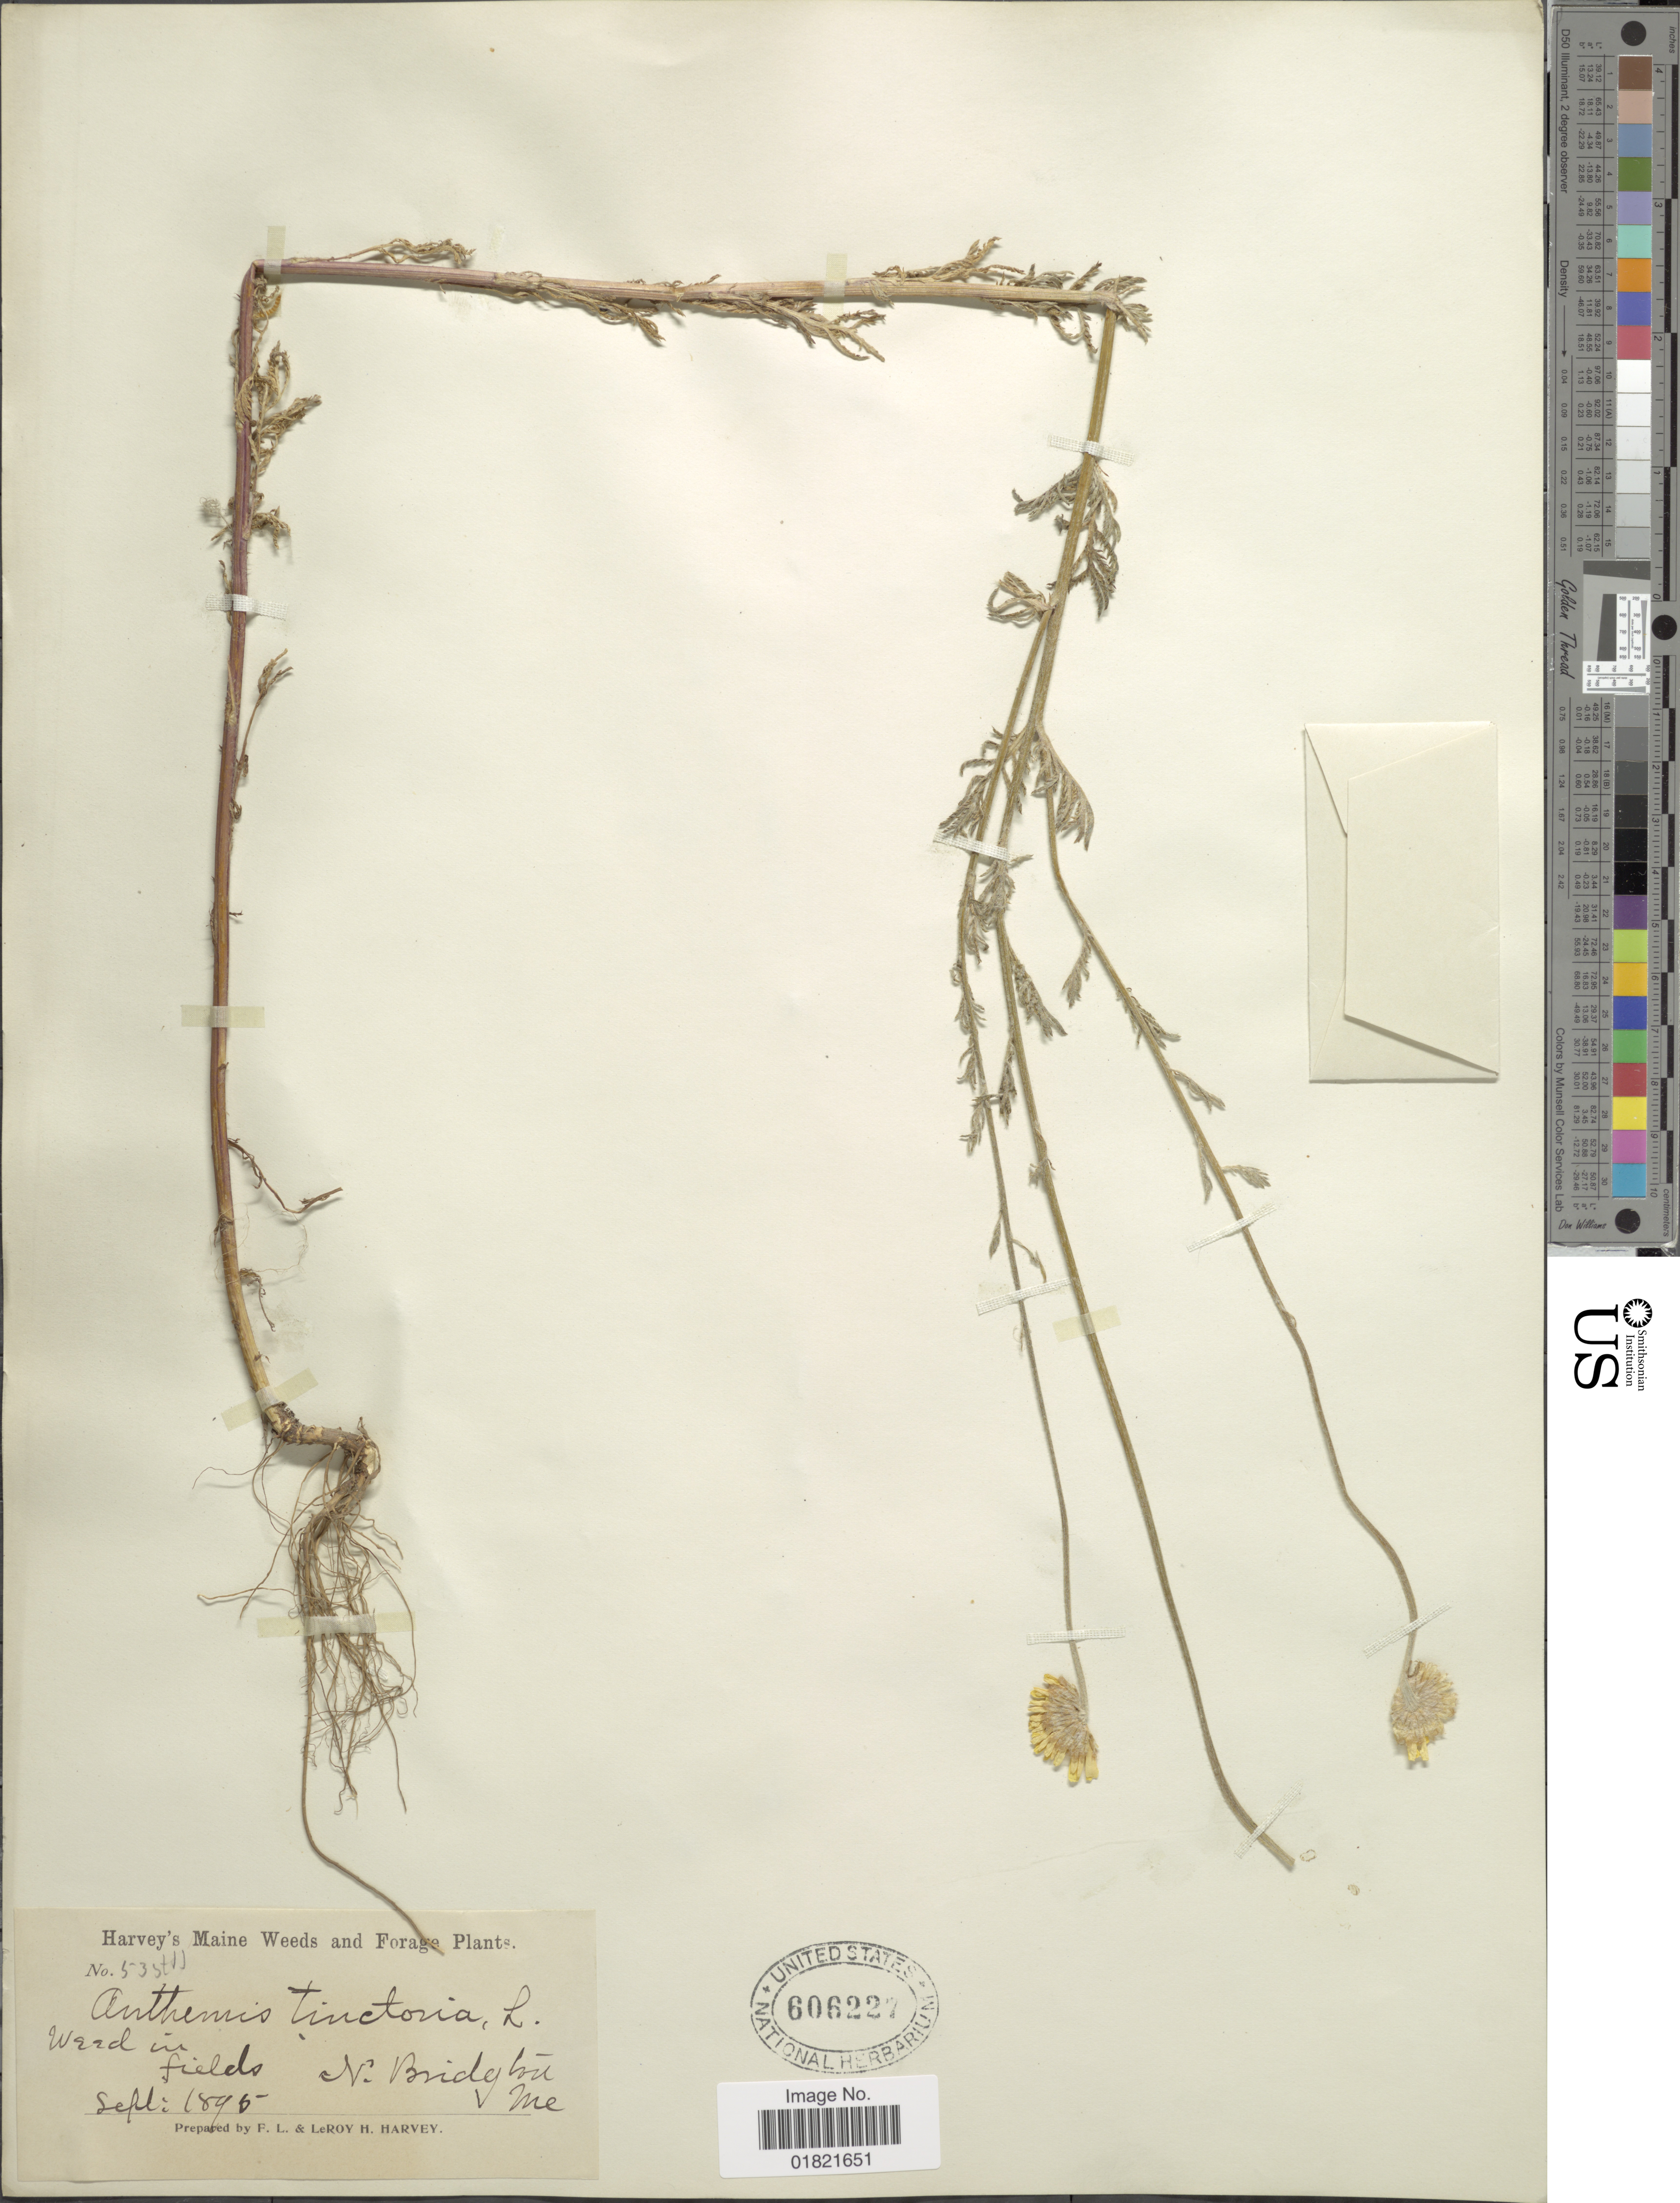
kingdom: Plantae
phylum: Tracheophyta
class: Magnoliopsida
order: Asterales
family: Asteraceae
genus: Anthemis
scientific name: Anthemis tinctoria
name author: L.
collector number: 535t*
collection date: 1895-09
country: United States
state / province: Maine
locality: N. Bridgton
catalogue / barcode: US 606227